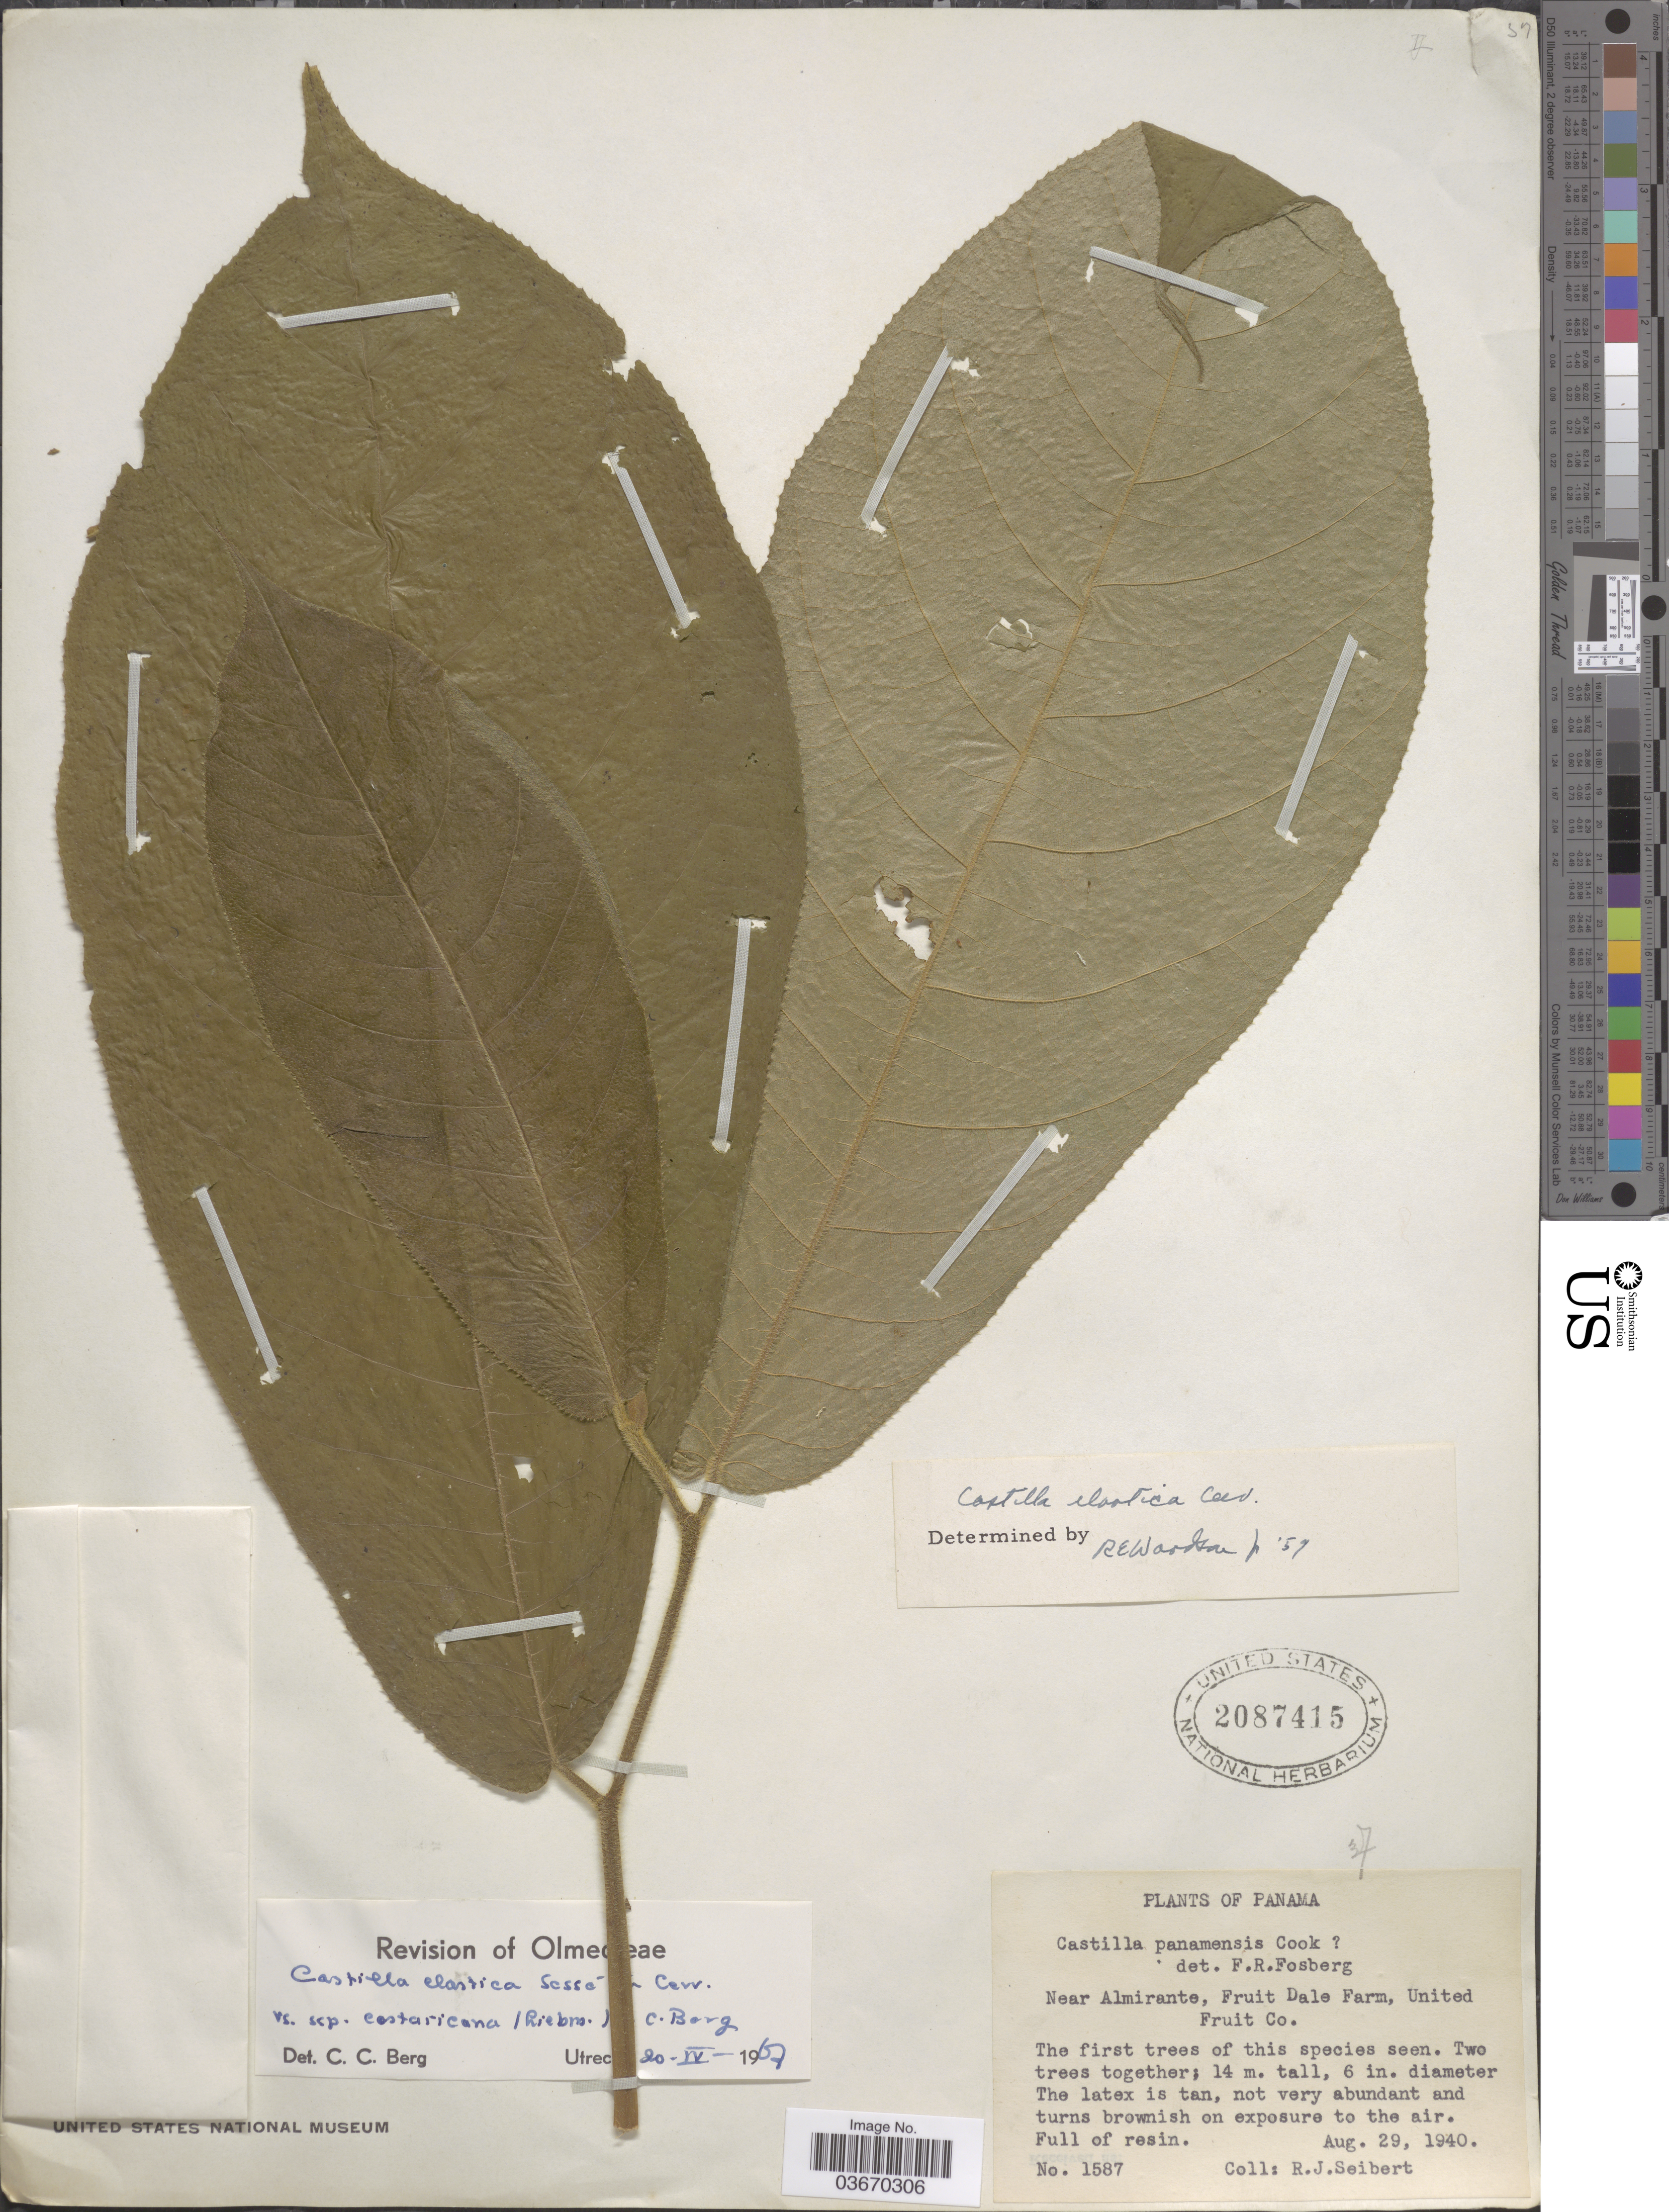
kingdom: Plantae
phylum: Tracheophyta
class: Magnoliopsida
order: Rosales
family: Moraceae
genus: Castilla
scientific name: Castilla elastica subsp. costaricana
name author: (Liebm.) C.C. Berg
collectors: R. J. Seibert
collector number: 1587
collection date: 1940-08-29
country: Panama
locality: Near Almirante, Fruit Dale Farm, United Fruit Co.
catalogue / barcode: US 2087415